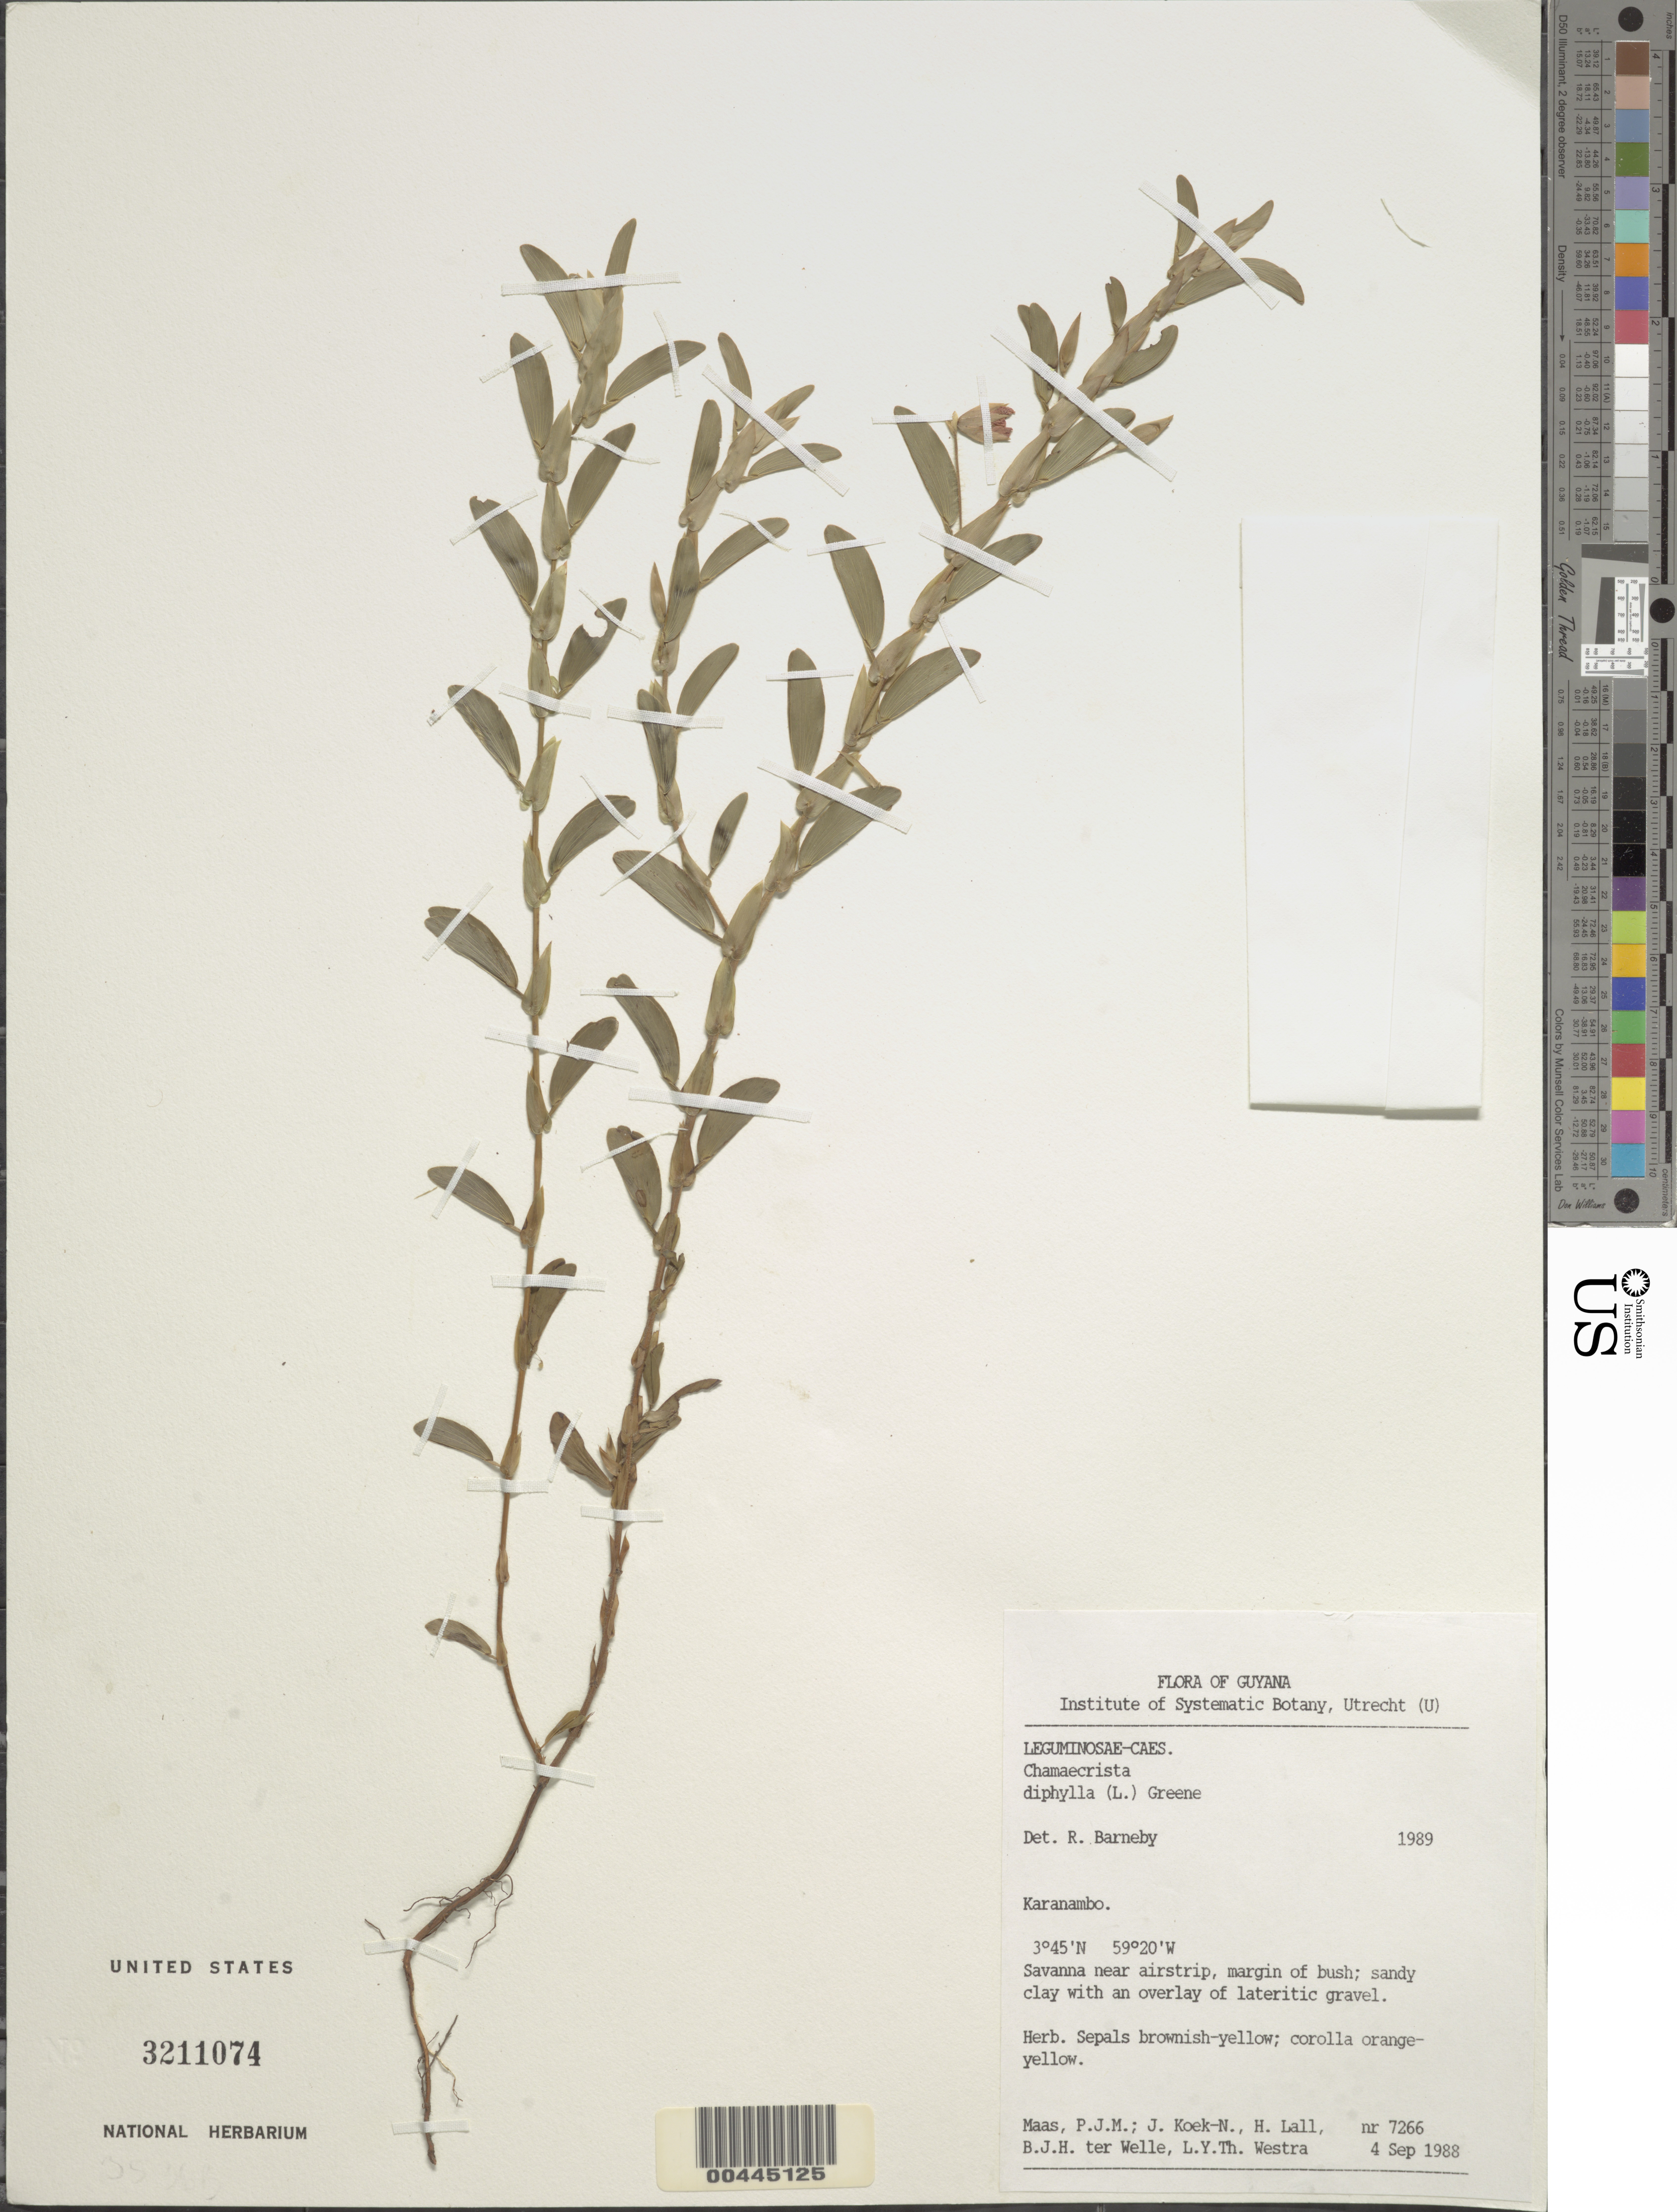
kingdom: Plantae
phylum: Tracheophyta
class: Magnoliopsida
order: Fabales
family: Fabaceae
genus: Chamaecrista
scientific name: Chamaecrista diphylla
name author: (L.) Greene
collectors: P. Maas, J. Koek-Noorman, H. Lall, B. Welle & L. Y. T. Westra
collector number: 7266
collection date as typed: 04 Sep 1988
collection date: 1988-09-04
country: Guyana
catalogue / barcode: US 3211074